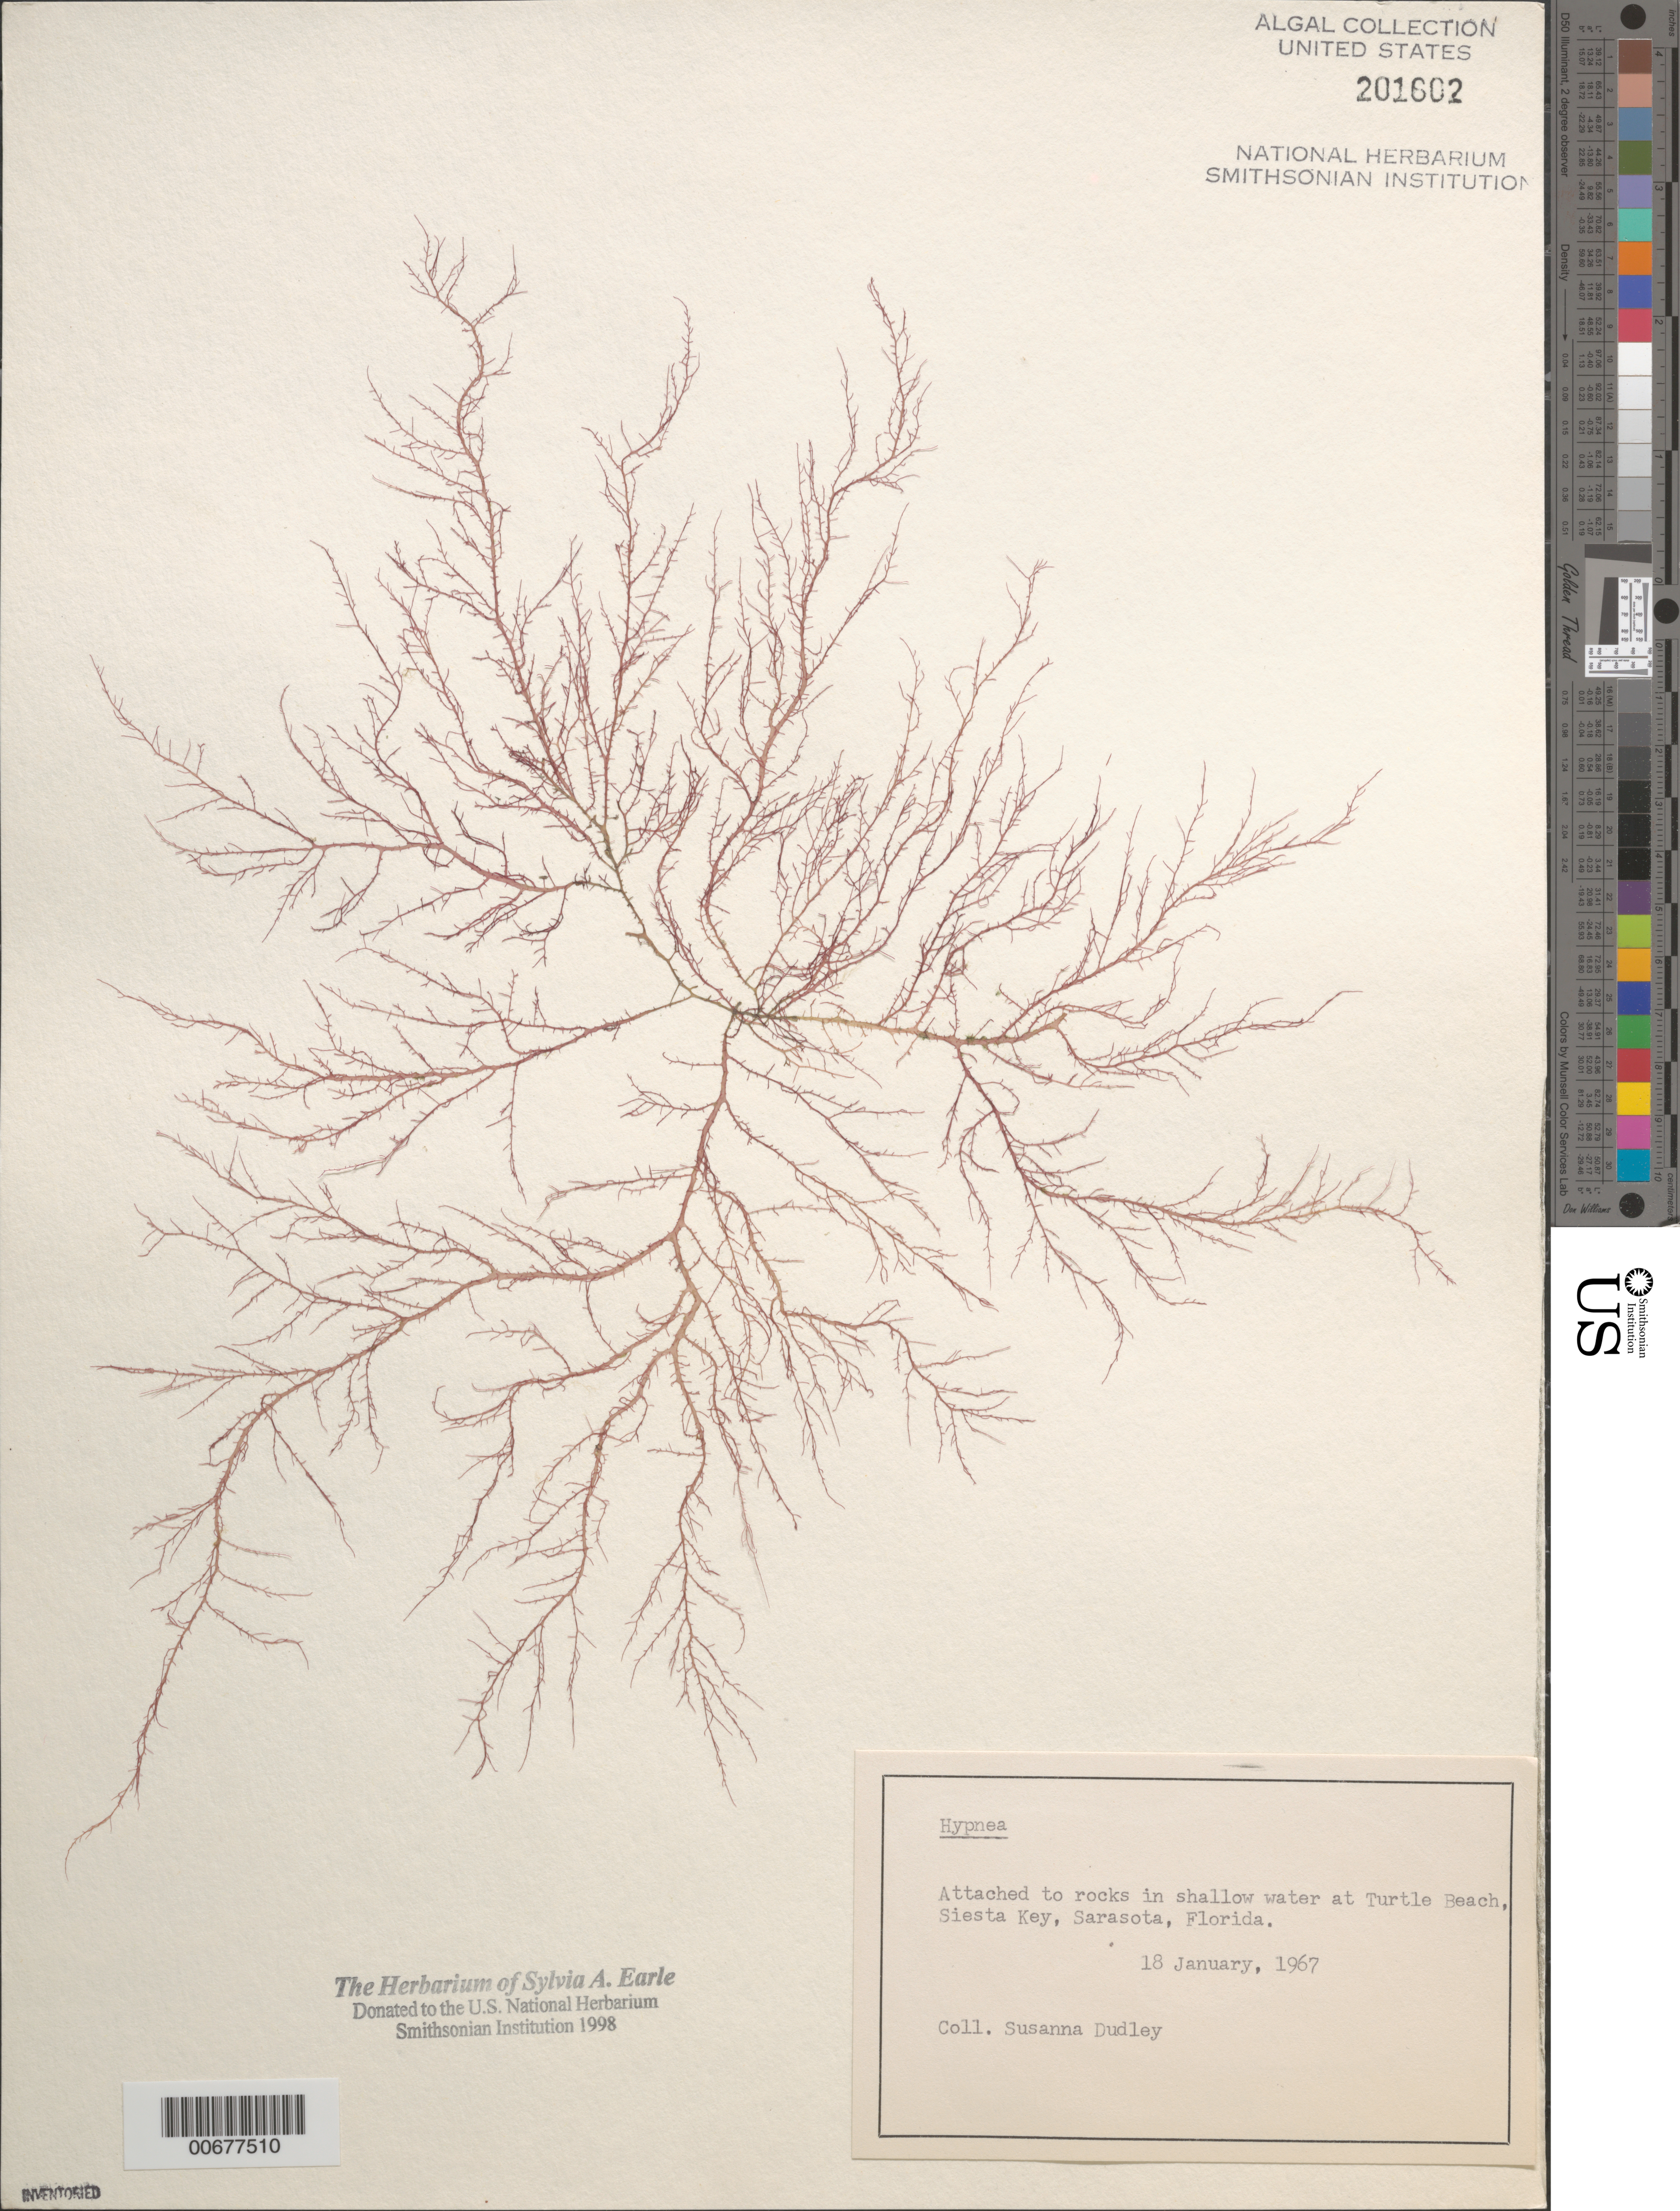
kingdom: Plantae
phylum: Rhodophyta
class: Florideophyceae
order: Gigartinales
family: Cystocloniaceae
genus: Hypnea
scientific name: Hypnea sp.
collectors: S. Dudley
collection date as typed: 18 Jan 1967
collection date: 1967-01-18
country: United States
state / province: Florida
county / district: Sarasota County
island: Siesta Key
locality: Turtle Beach, Sarasota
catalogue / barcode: US 201602